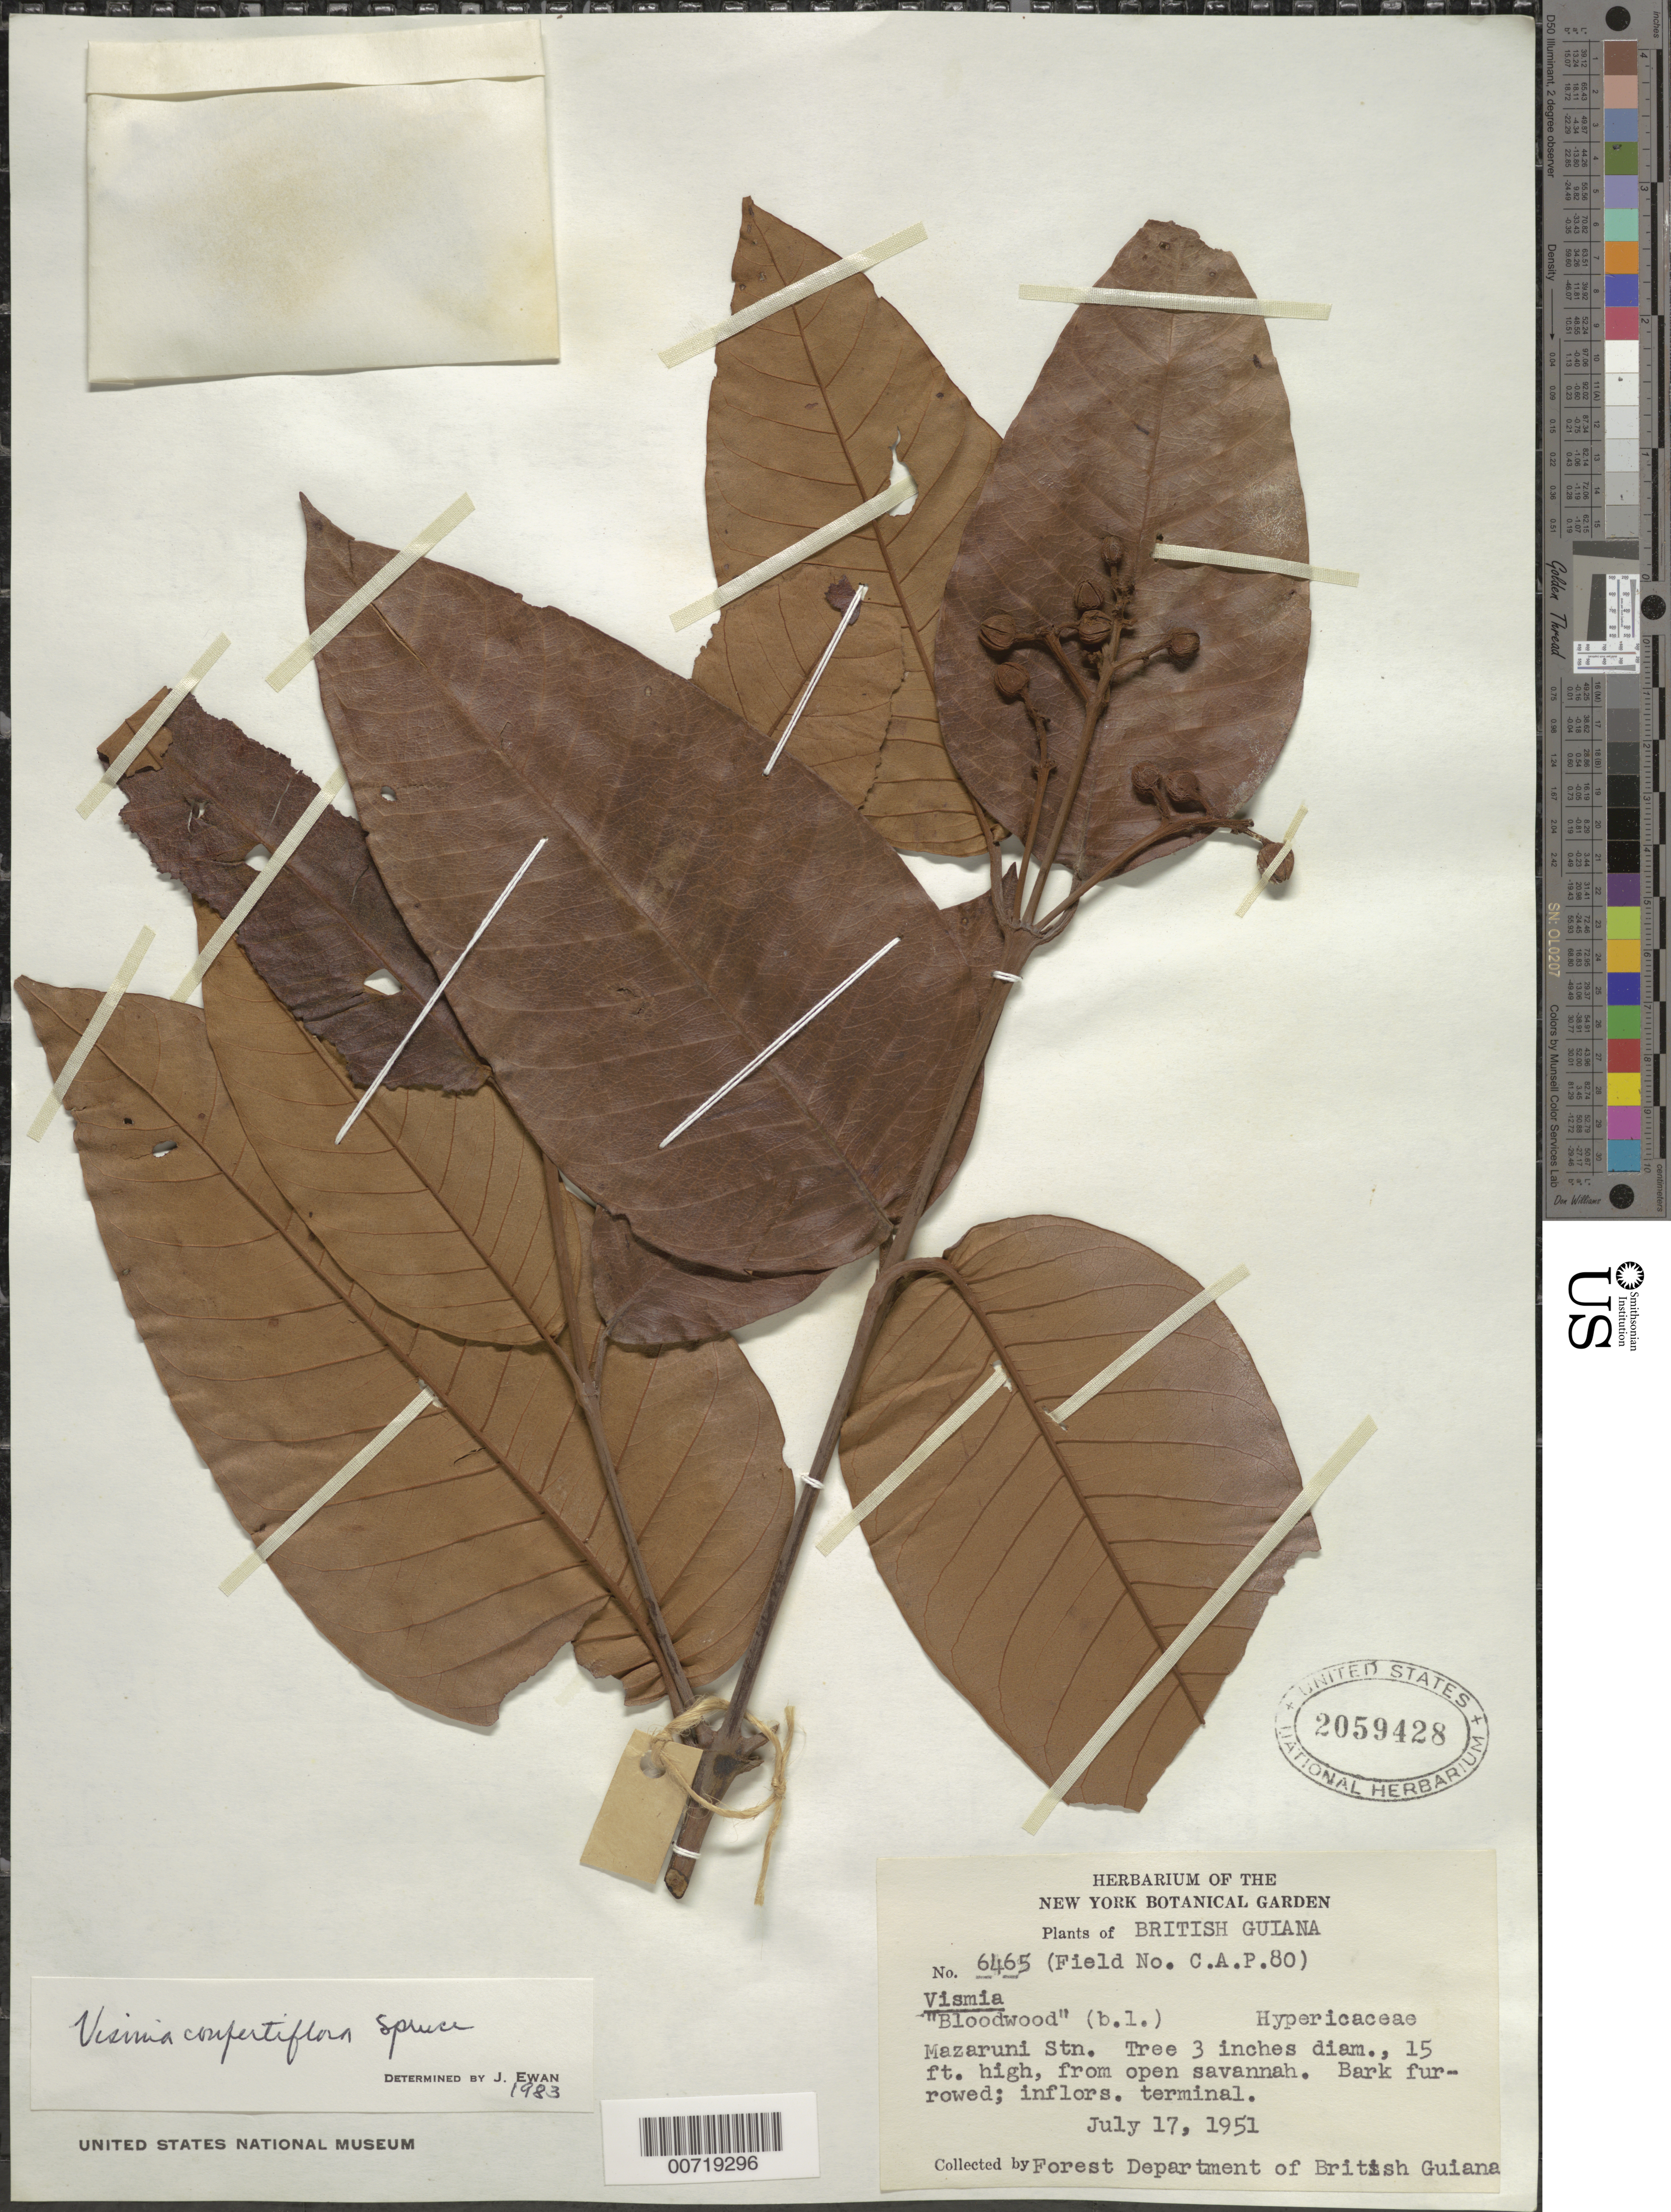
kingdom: Plantae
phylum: Tracheophyta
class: Magnoliopsida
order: Malpighiales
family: Hypericaceae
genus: Vismia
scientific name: Vismia confertiflora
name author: Spruce ex Reichardt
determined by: Ewan, J. A.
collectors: Forest Dept. B. G. & British Guiana Forestry Dept.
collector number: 6465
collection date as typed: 17-Jul-51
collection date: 1951-07-17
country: Guyana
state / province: Cuyuni-Mazaruni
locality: Mazaruni Station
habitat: Open savanna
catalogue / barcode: US 2059428